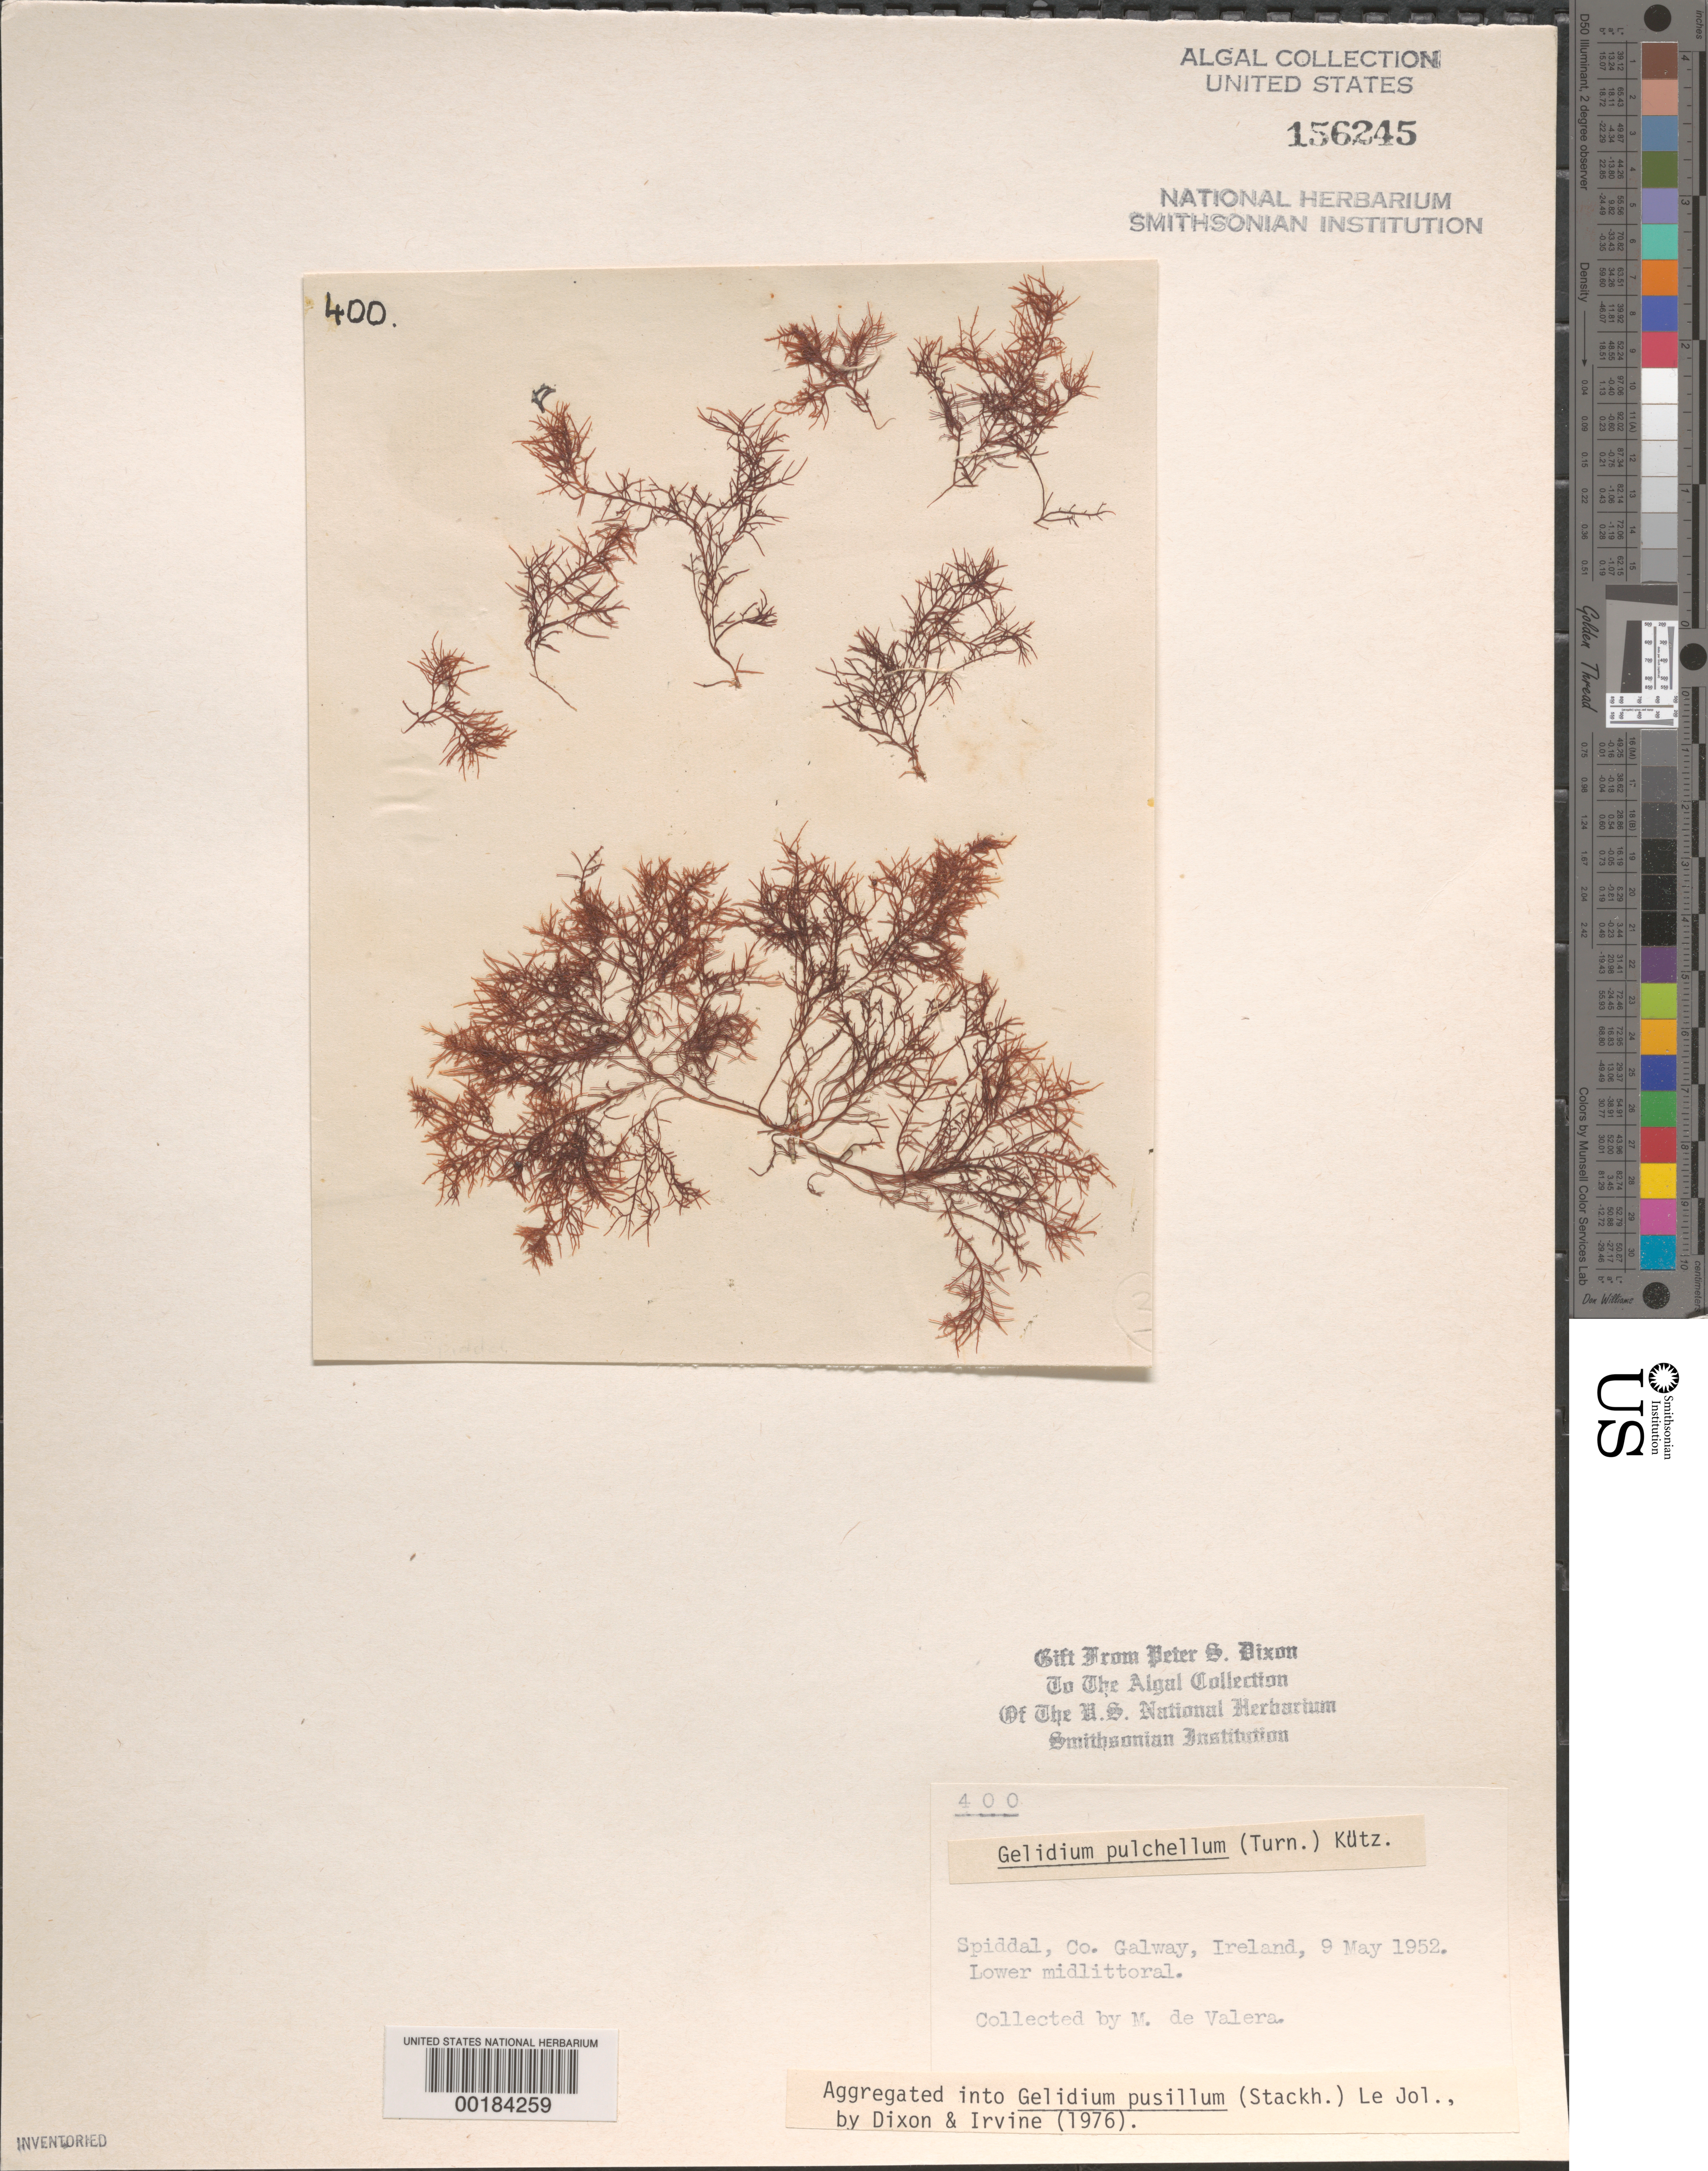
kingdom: Plantae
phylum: Rhodophyta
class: Florideophyceae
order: Gelidiales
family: Gelidiaceae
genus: Gelidium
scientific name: Gelidium pusillum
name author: (Stackh.) Le Jol.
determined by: Dixon, P. S.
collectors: M. De Valera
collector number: PSD 400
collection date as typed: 09 May 1952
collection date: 1952-05-09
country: Ireland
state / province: Connaught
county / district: Galway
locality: Spiddal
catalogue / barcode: US 156245